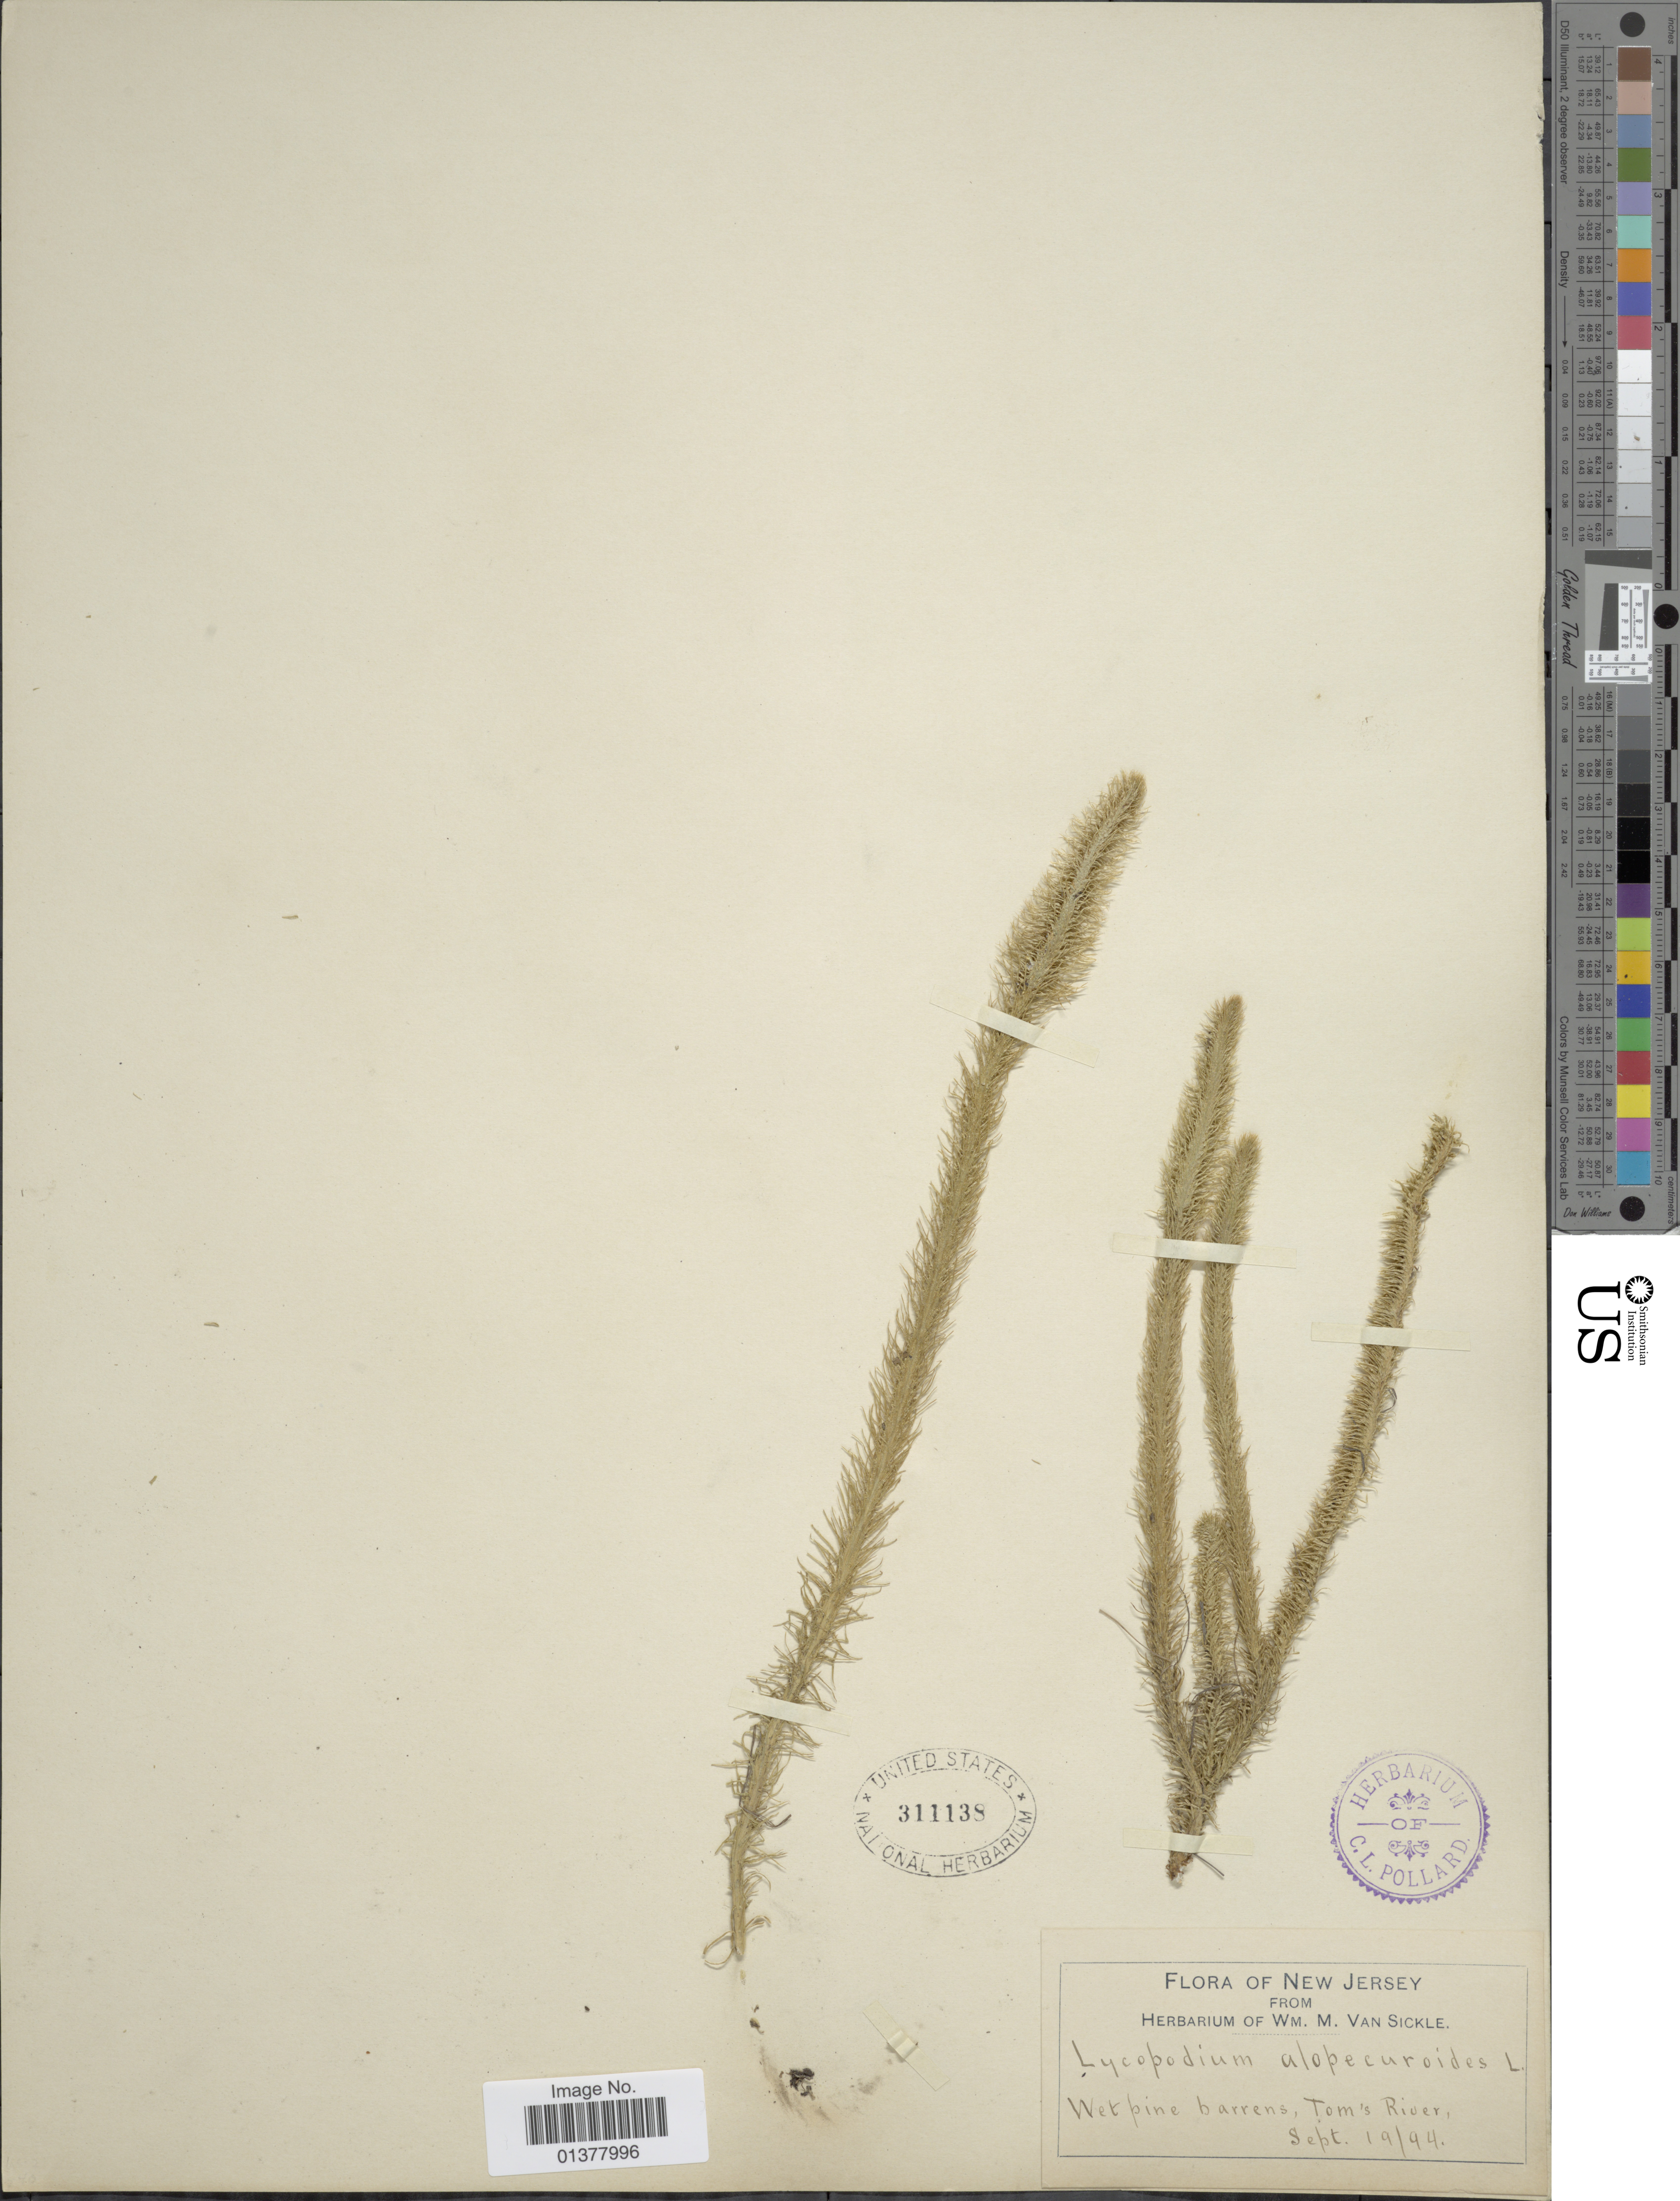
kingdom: Plantae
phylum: Tracheophyta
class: Lycopodiopsida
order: Lycopodiales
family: Lycopodiaceae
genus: Lycopodiella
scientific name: Lycopodiella alopecuroides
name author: (L.) Cranfill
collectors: ex herb. Wm. M. Van Sickle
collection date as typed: Transcribed d/m/y: 19/9/94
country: United States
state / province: New Jersey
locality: Wetpine barrens, Tom's River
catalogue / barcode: US 311138